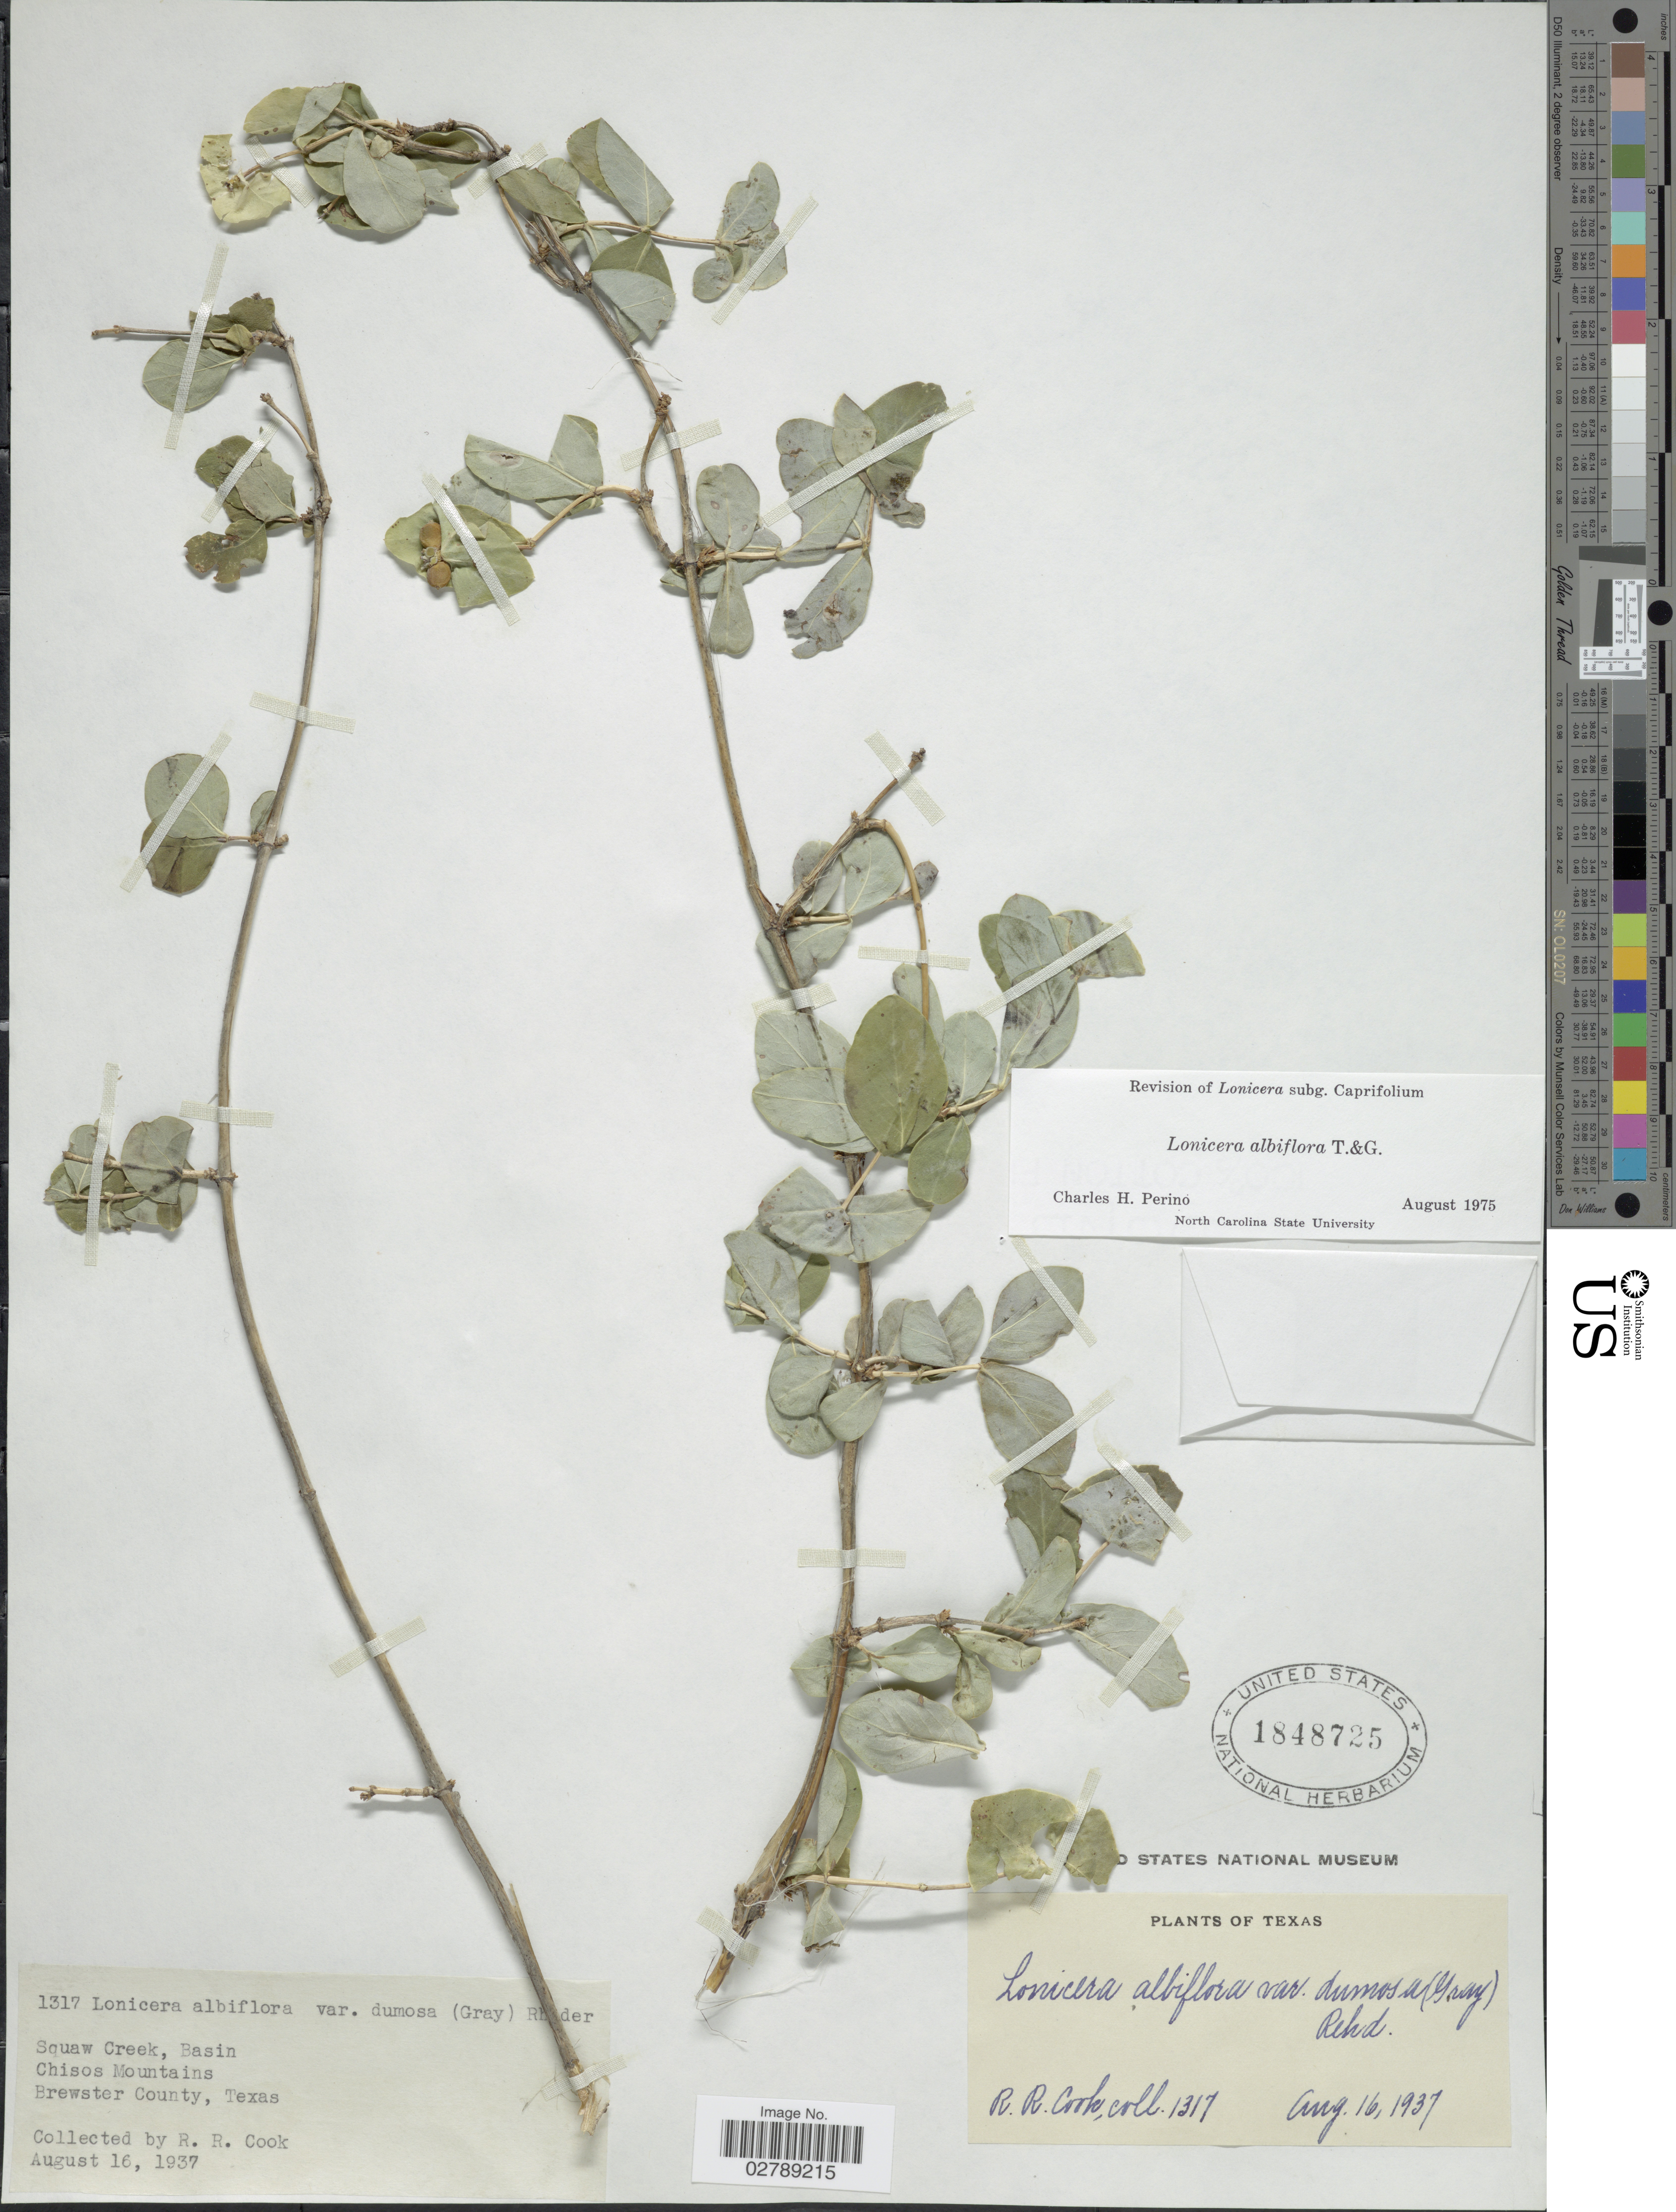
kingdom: Plantae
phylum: Tracheophyta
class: Magnoliopsida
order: Dipsacales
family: Caprifoliaceae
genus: Lonicera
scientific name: Lonicera dumosa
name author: A. Gray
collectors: R. R. Cook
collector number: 1317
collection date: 1937-08-16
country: United States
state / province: Texas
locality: Squaw Creek, Basin. Chisos Mountains. Brewster County.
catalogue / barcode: US 1848725